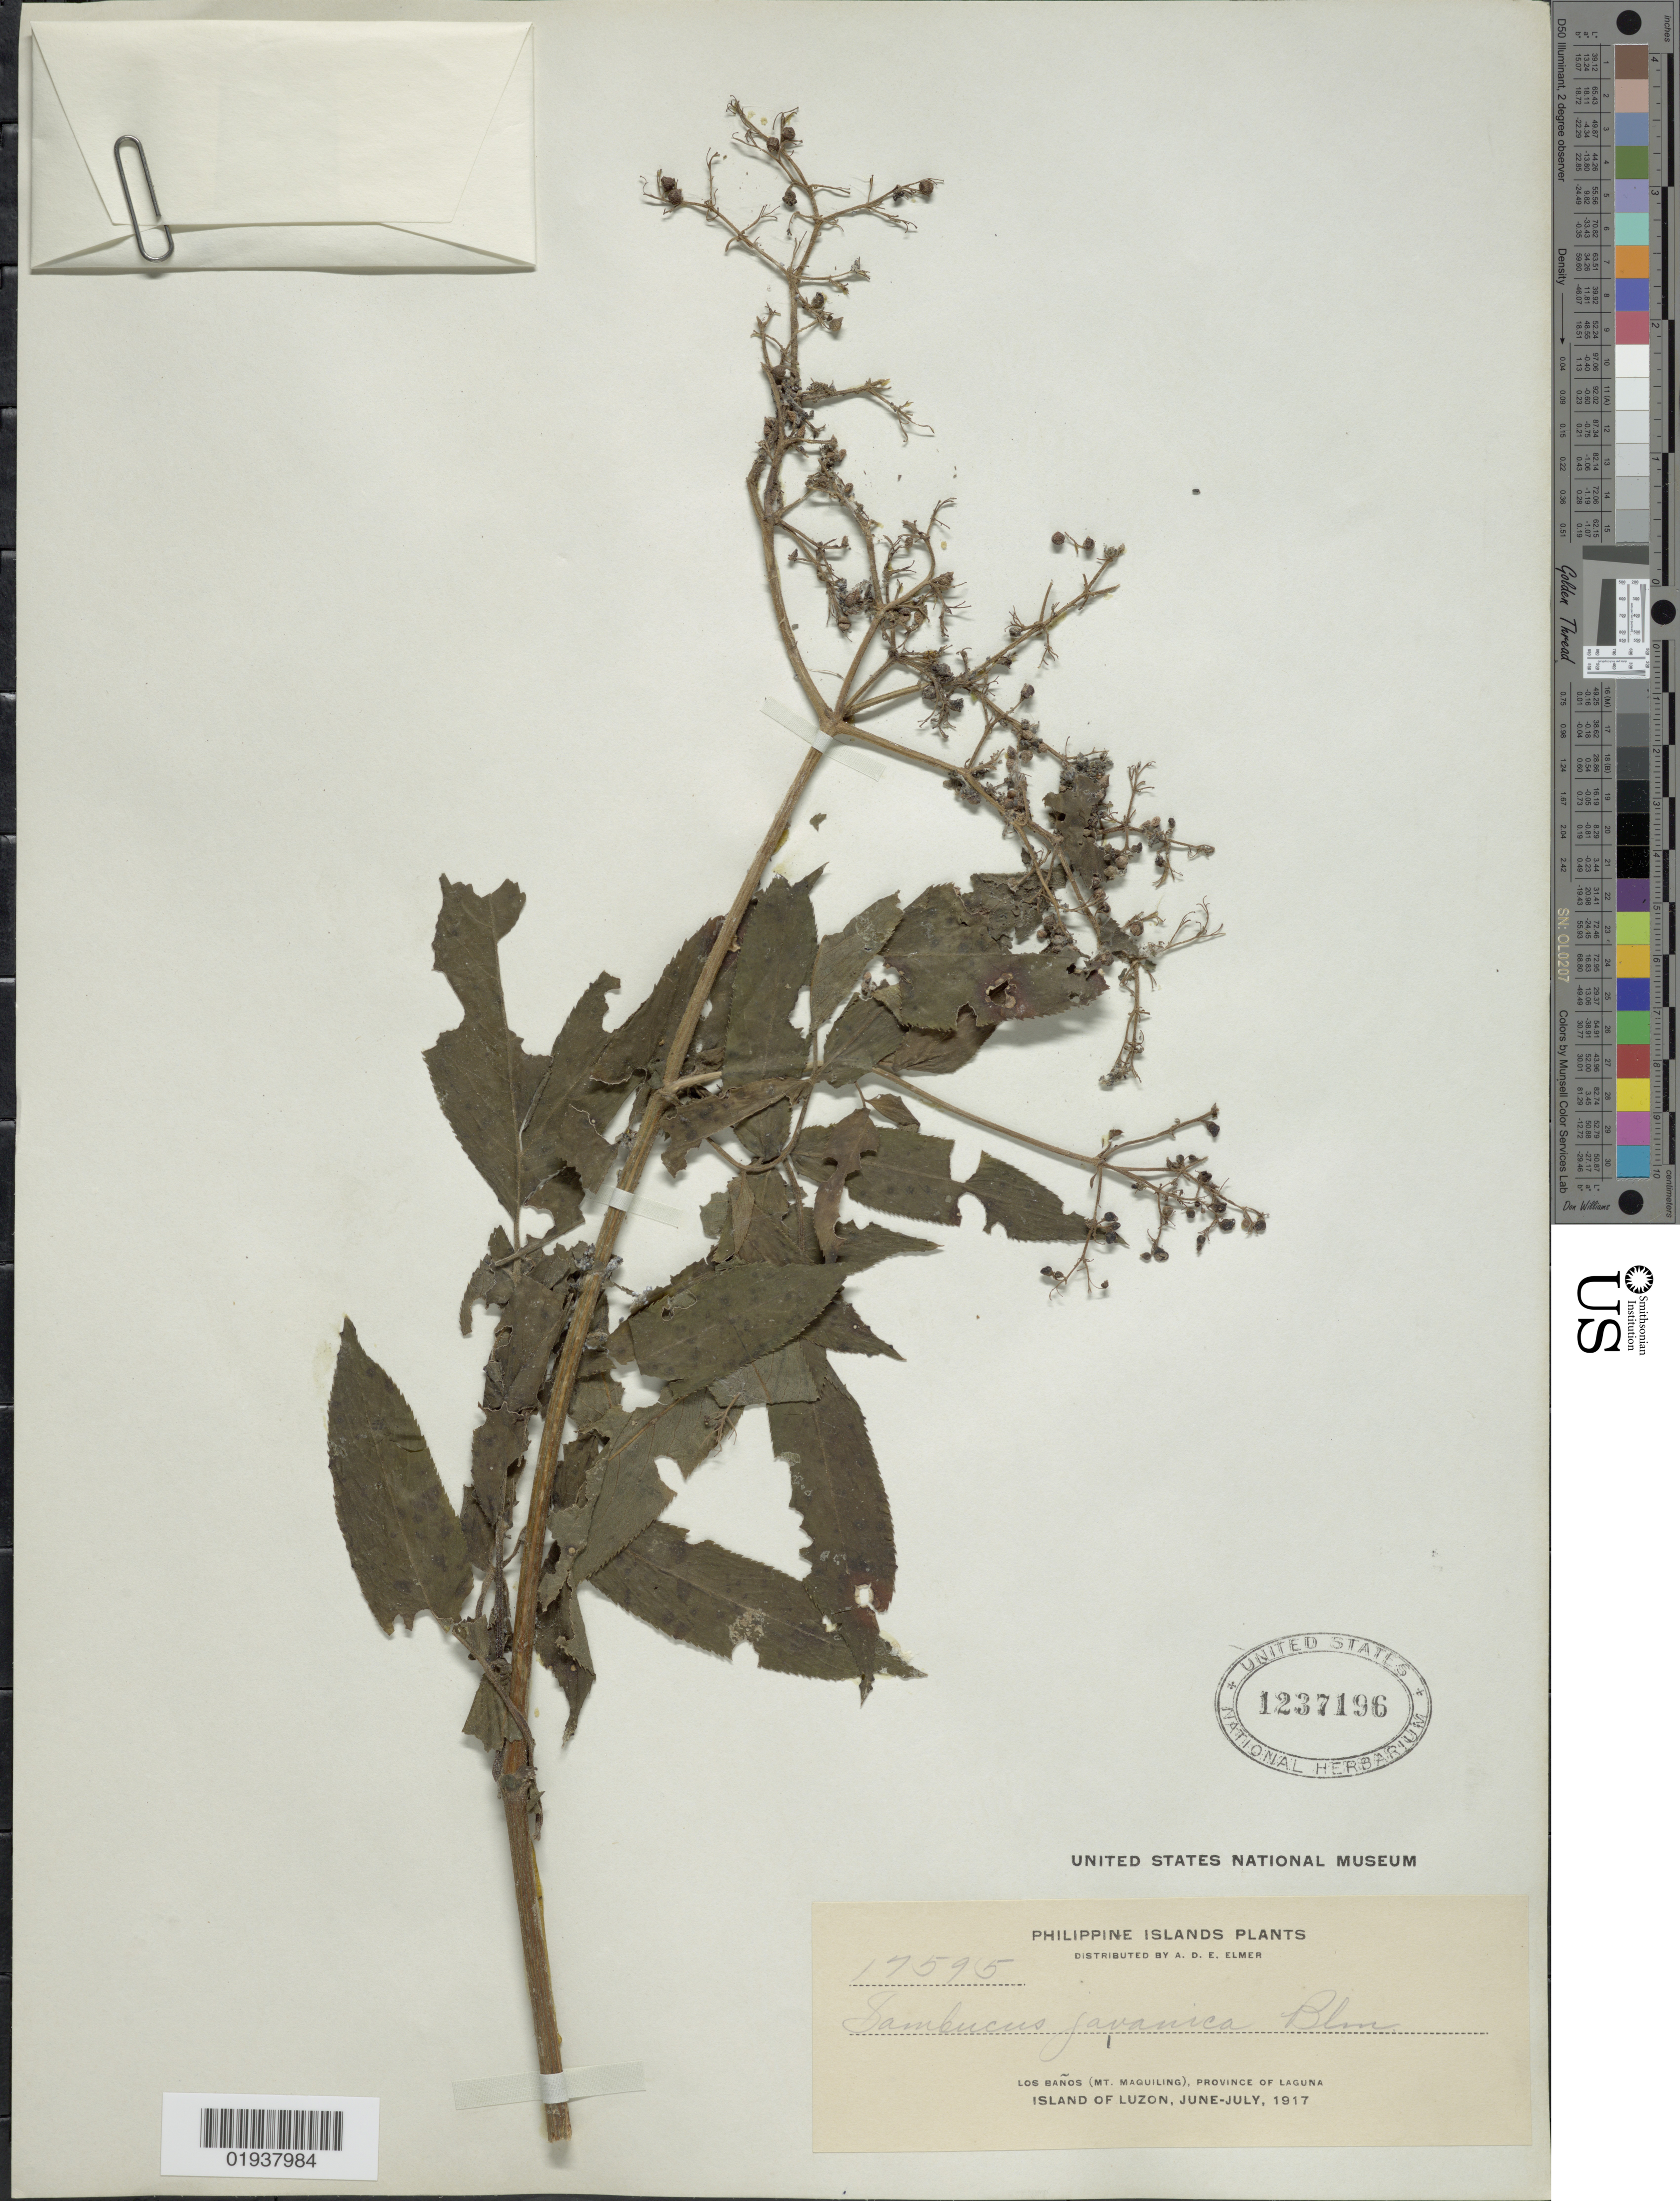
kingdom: Plantae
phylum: Tracheophyta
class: Magnoliopsida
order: Dipsacales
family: Viburnaceae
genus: Sambucus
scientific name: Sambucus javanica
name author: Blume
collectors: A. D. E. Elmer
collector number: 17595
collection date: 1917-06/1917-07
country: Philippines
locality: Philippine Islands, Los Banos (Mt. Maquiling), Province of Laguna, Island of Luzon.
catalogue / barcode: US 1237196